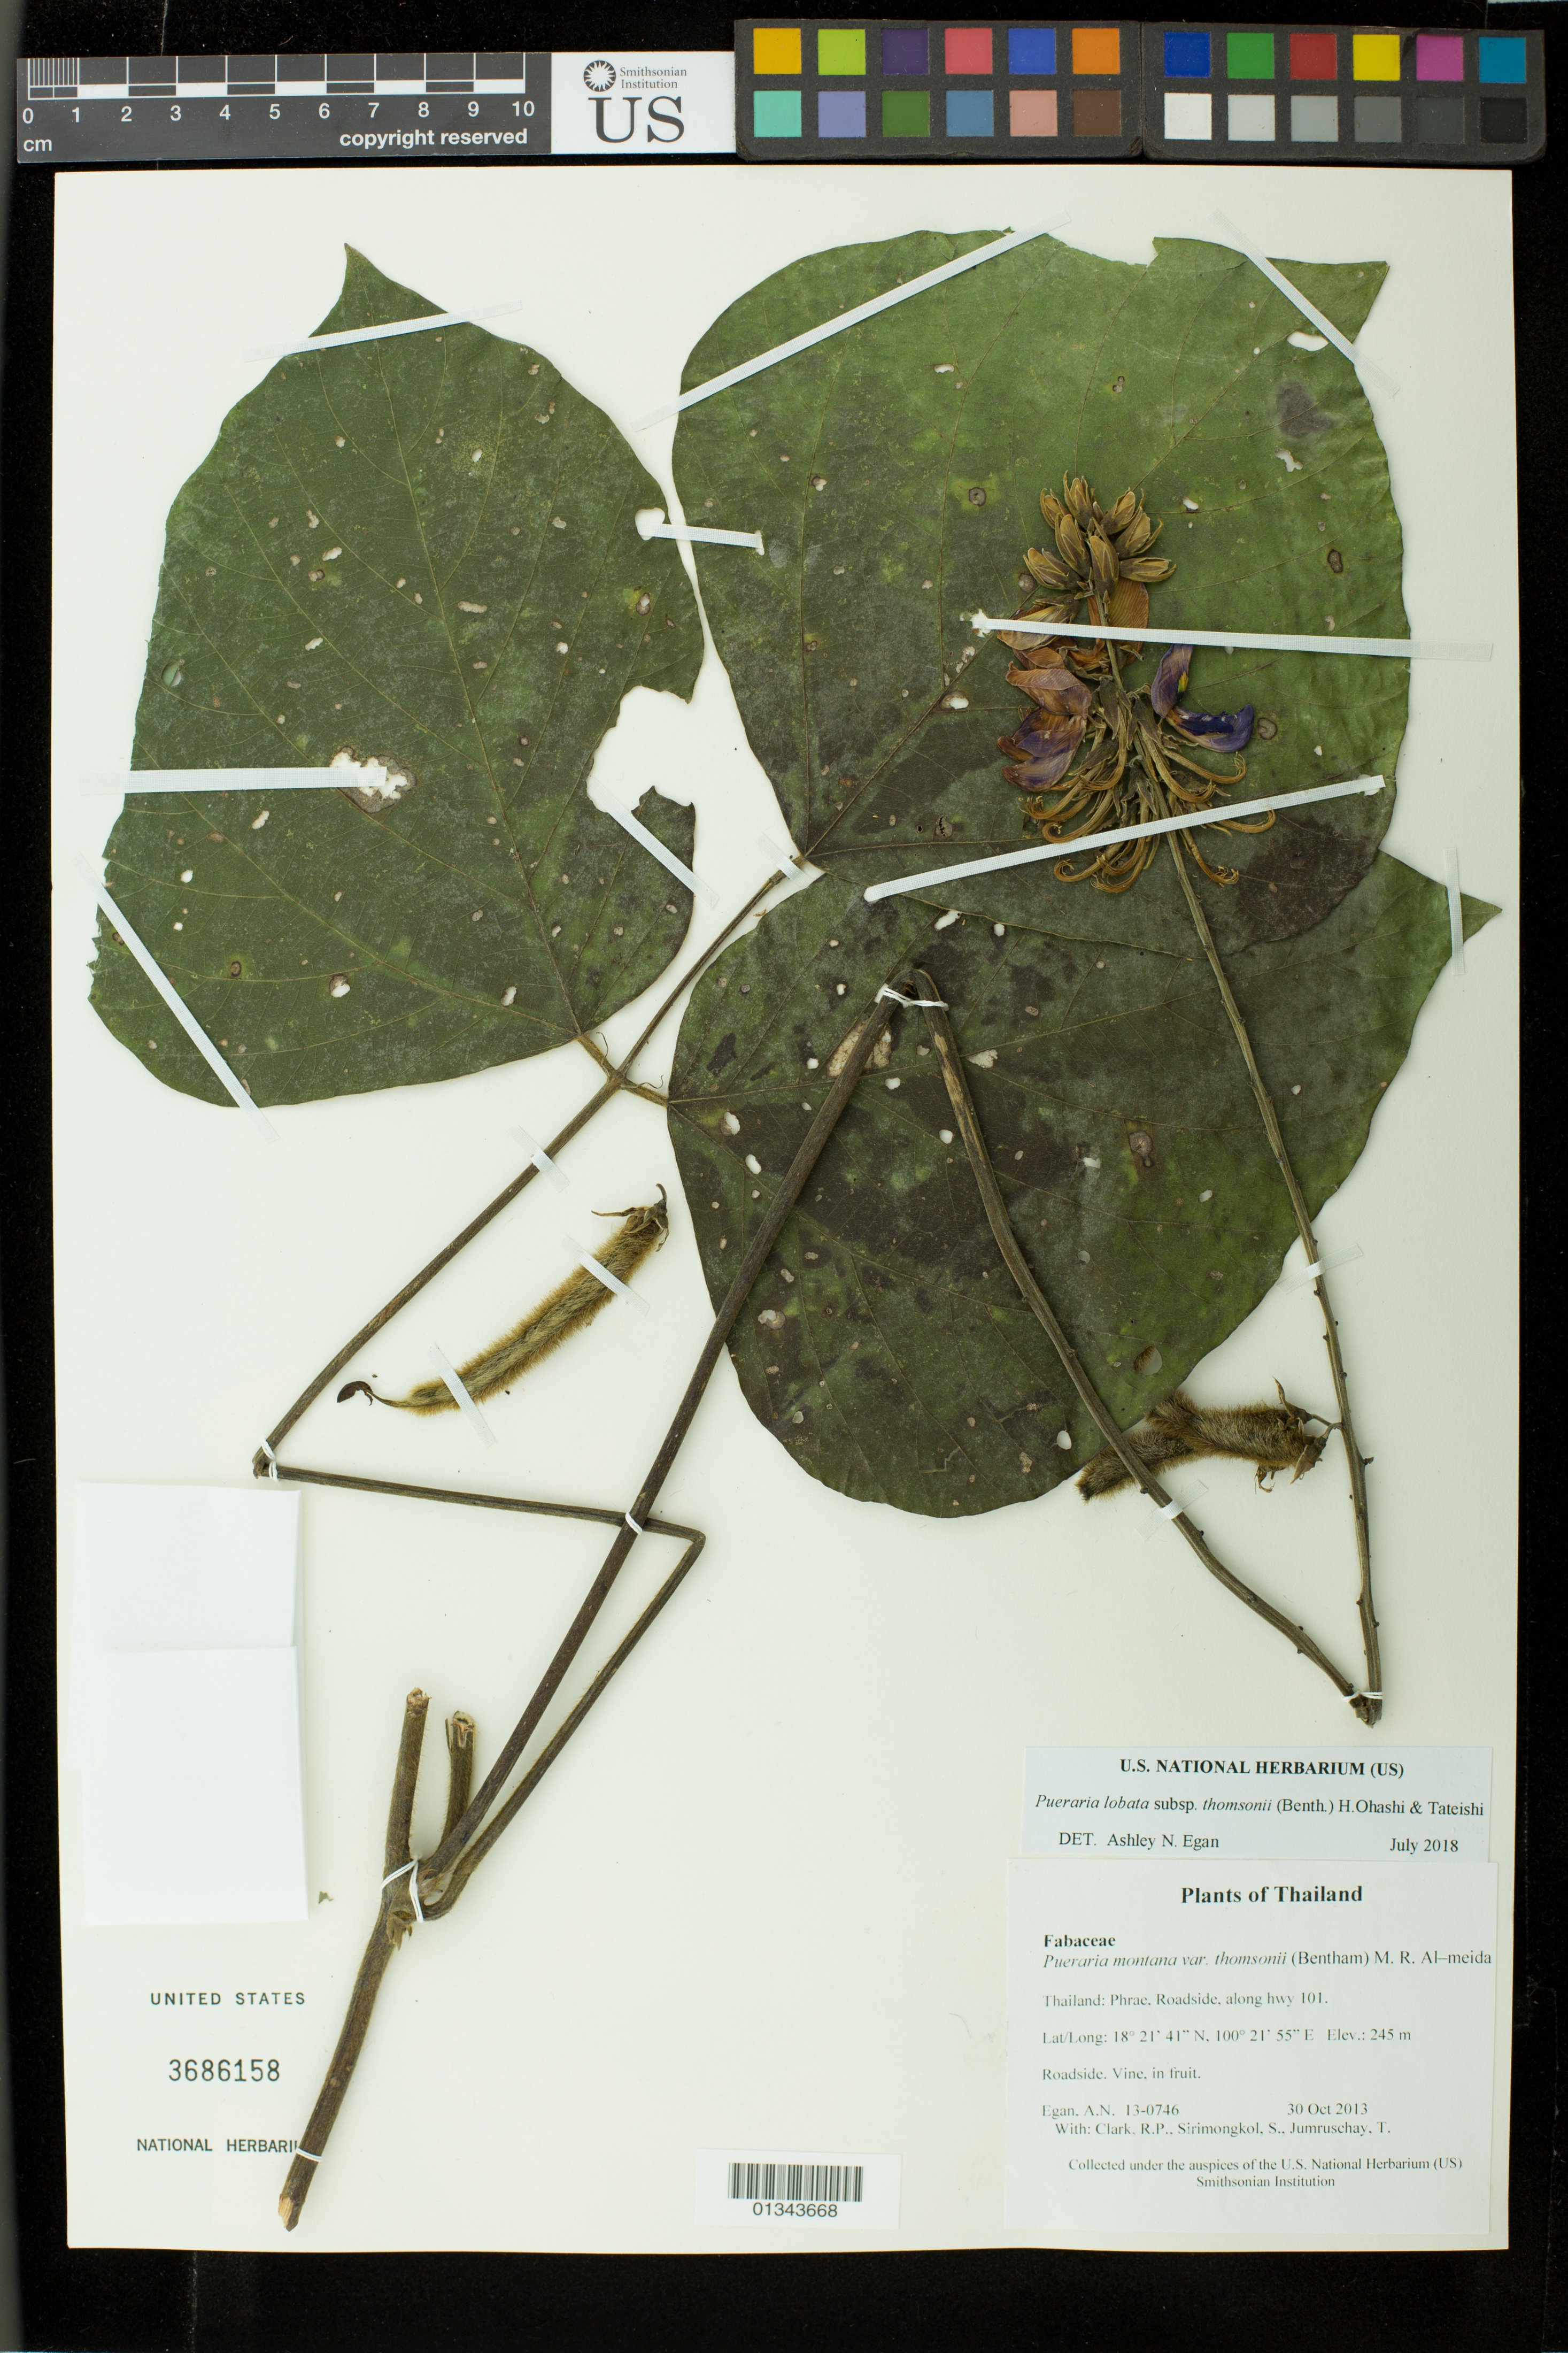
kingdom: Plantae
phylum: Tracheophyta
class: Magnoliopsida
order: Fabales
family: Fabaceae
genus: Pueraria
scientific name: Pueraria lobata var. thomsonii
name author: (Benth.) Maesen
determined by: Egan, Ashley N., (US), Smithsonian Institution - National Museum of Natural History (UNITED STATES)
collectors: A. N. Egan, R. P. Clark, S. Sirimongkol & T. Jumruschay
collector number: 13-0746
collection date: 2013-10-30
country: Thailand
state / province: Phrae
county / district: Rong Kwang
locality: Roadside, along hwy 101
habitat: Roadside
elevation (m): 245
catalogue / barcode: US 3686158